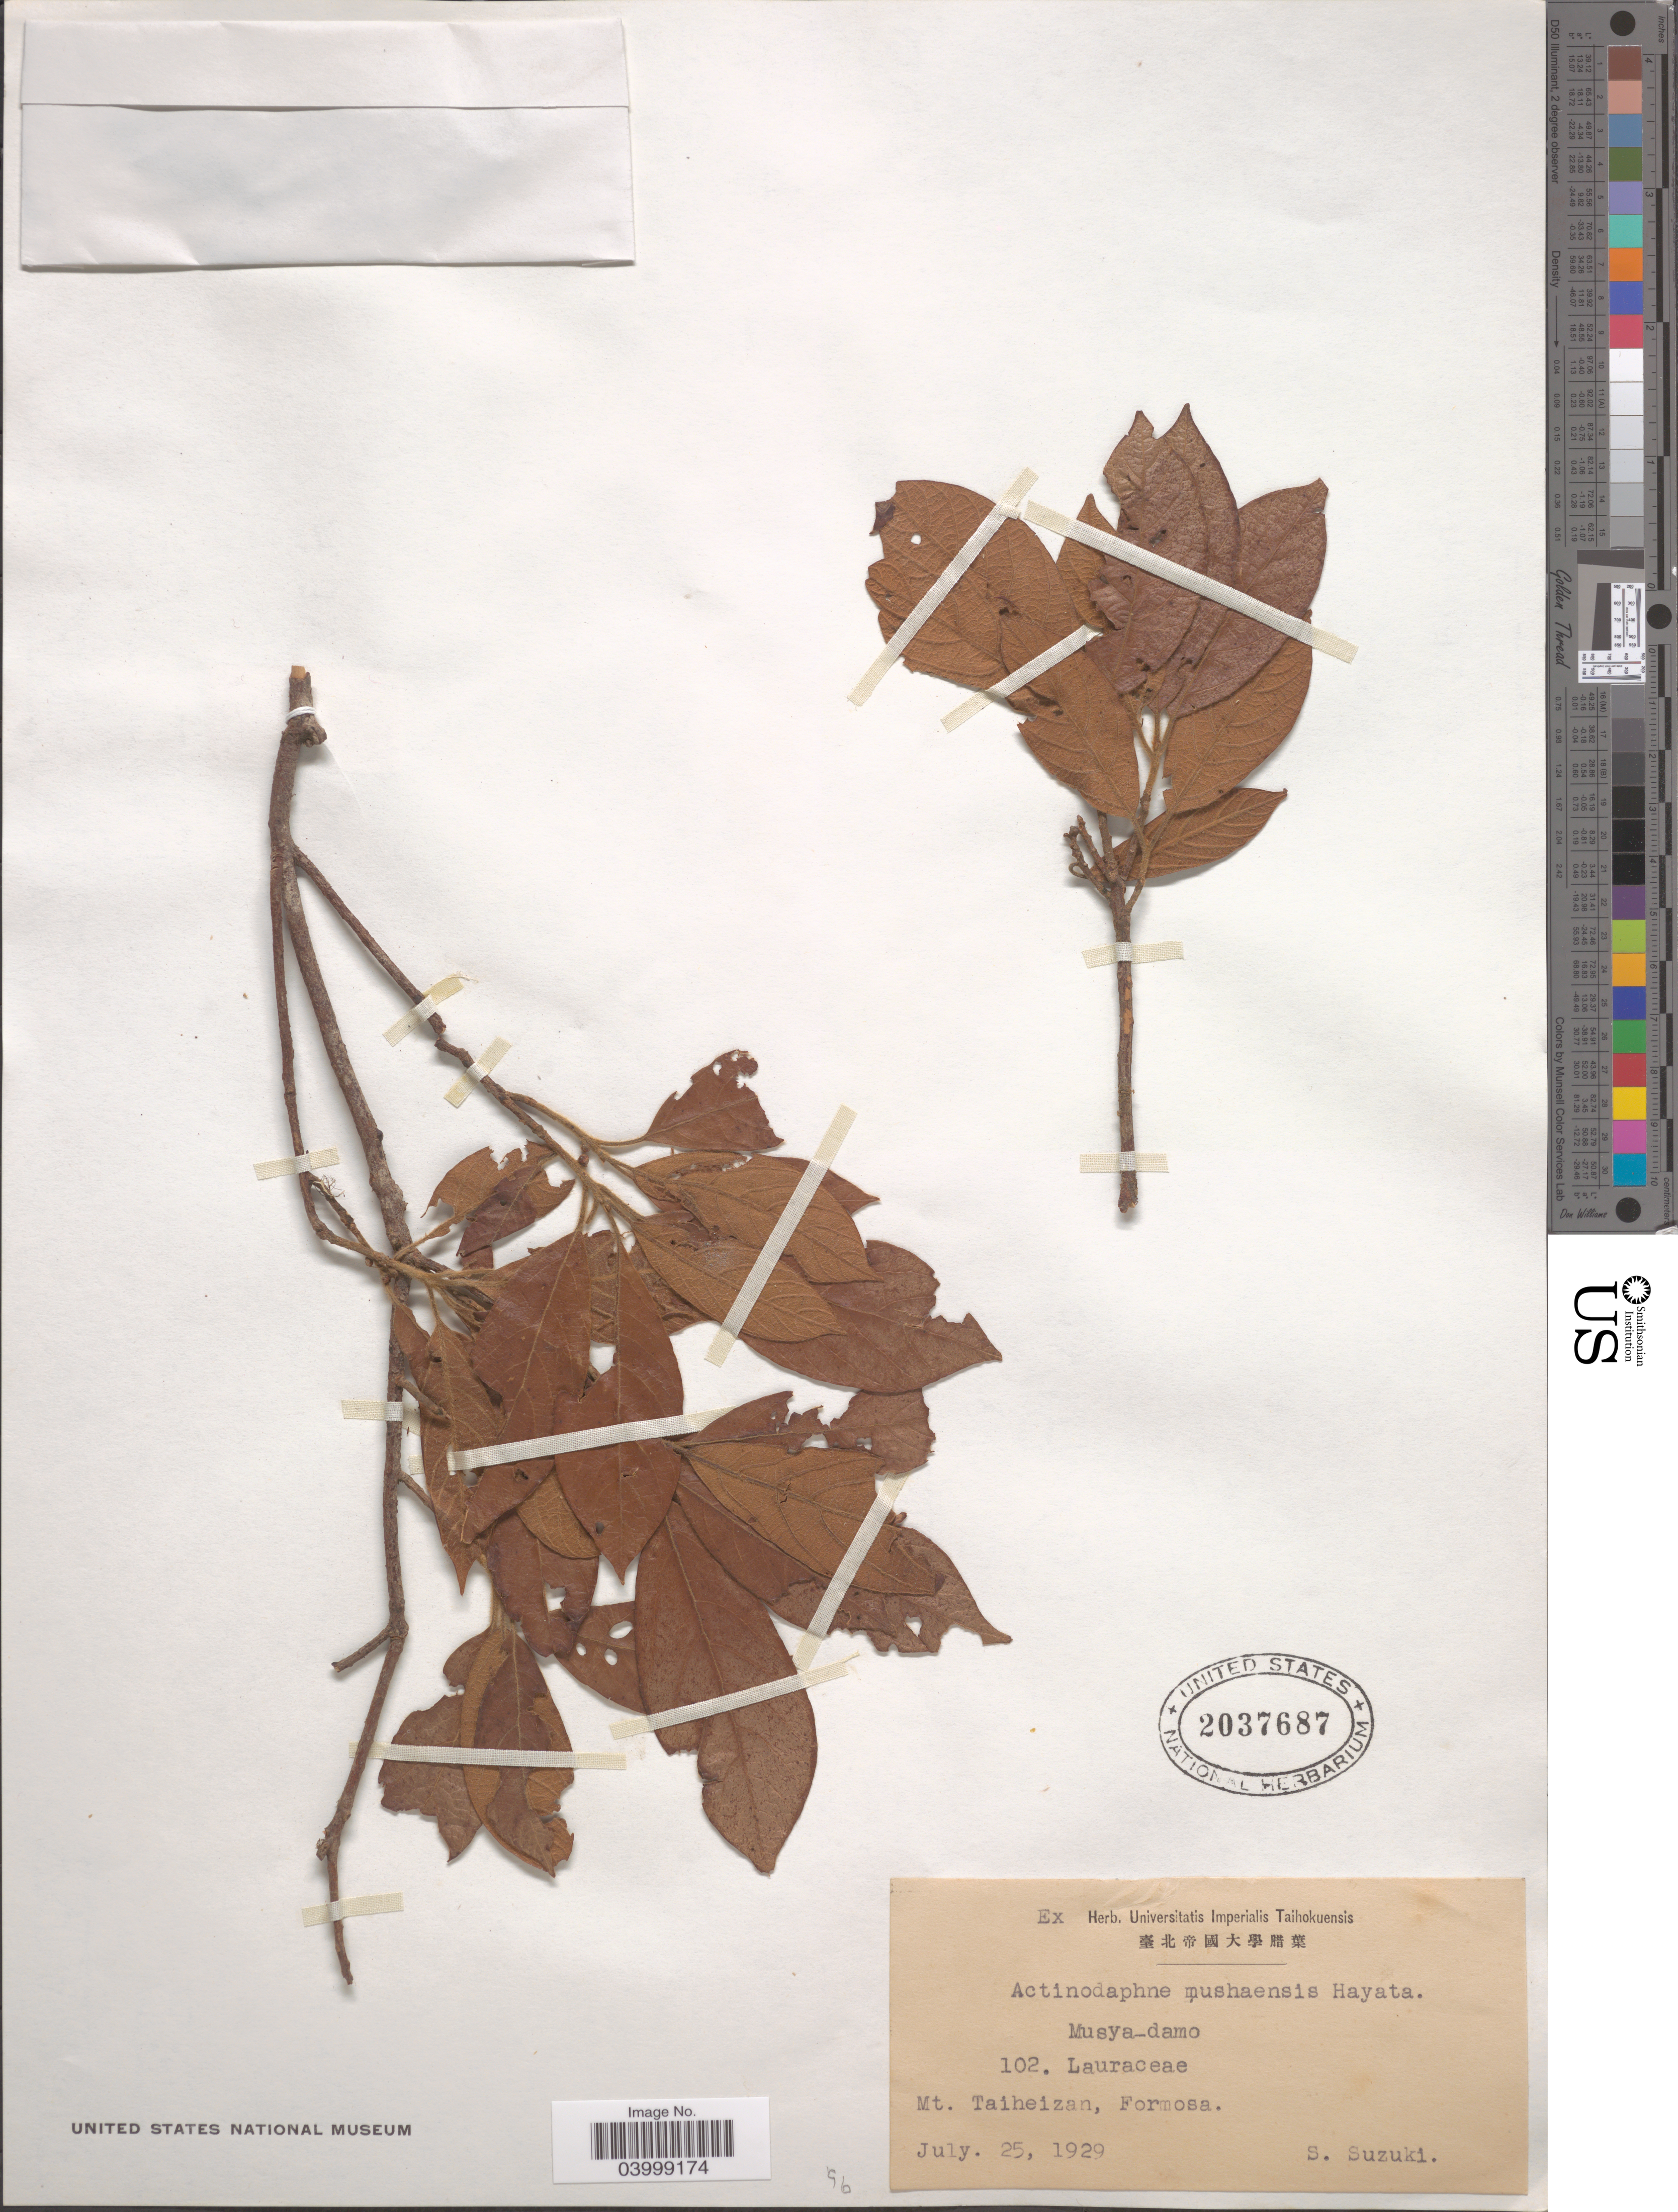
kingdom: Plantae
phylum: Tracheophyta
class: Magnoliopsida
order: Laurales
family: Lauraceae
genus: Actinodaphne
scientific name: Actinodaphne mushaensis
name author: (Hayata) Hayata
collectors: S. Suzuki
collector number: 102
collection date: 1929-07-25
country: Taiwan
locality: Mt. Taiheizan, Formosa.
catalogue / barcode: US 2037687